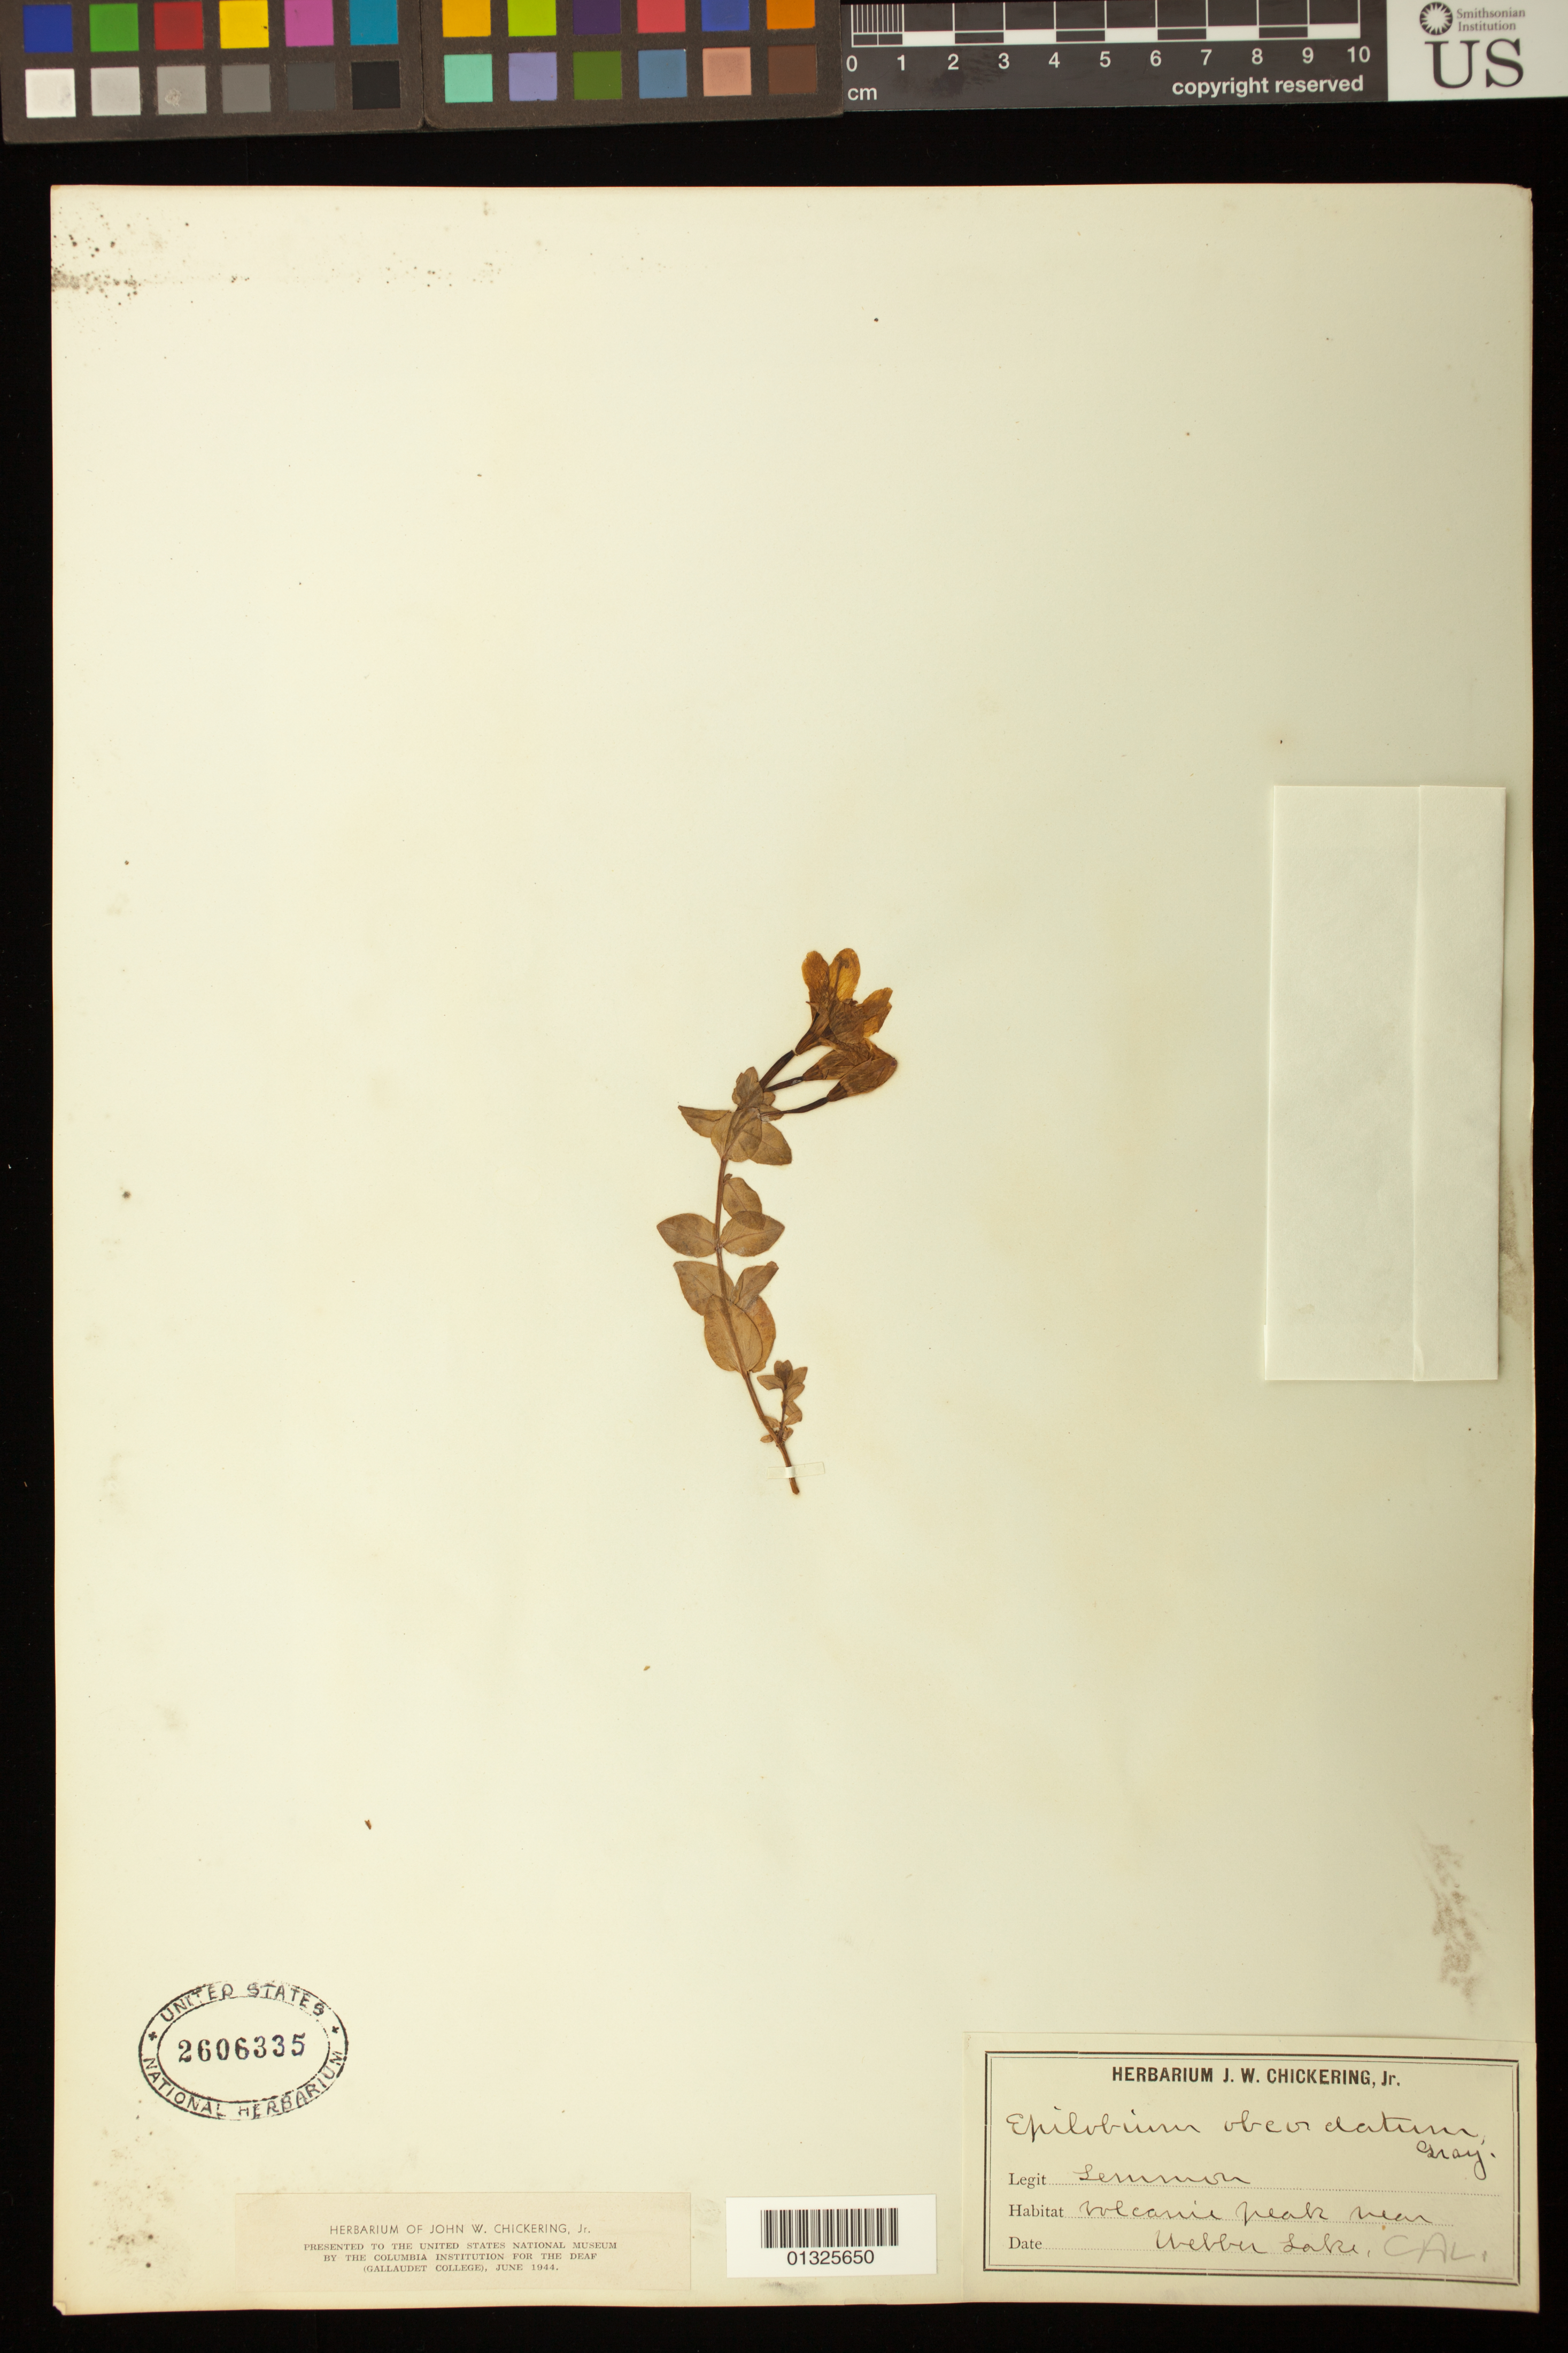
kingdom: Plantae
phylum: Tracheophyta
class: Magnoliopsida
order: Myrtales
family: Onagraceae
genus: Epilobium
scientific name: Epilobium obcordatum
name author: A. Gray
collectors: -- Lemmon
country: United States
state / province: California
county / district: Sierra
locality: Volcanic peak near Webber Lake.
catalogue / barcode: US 2606335